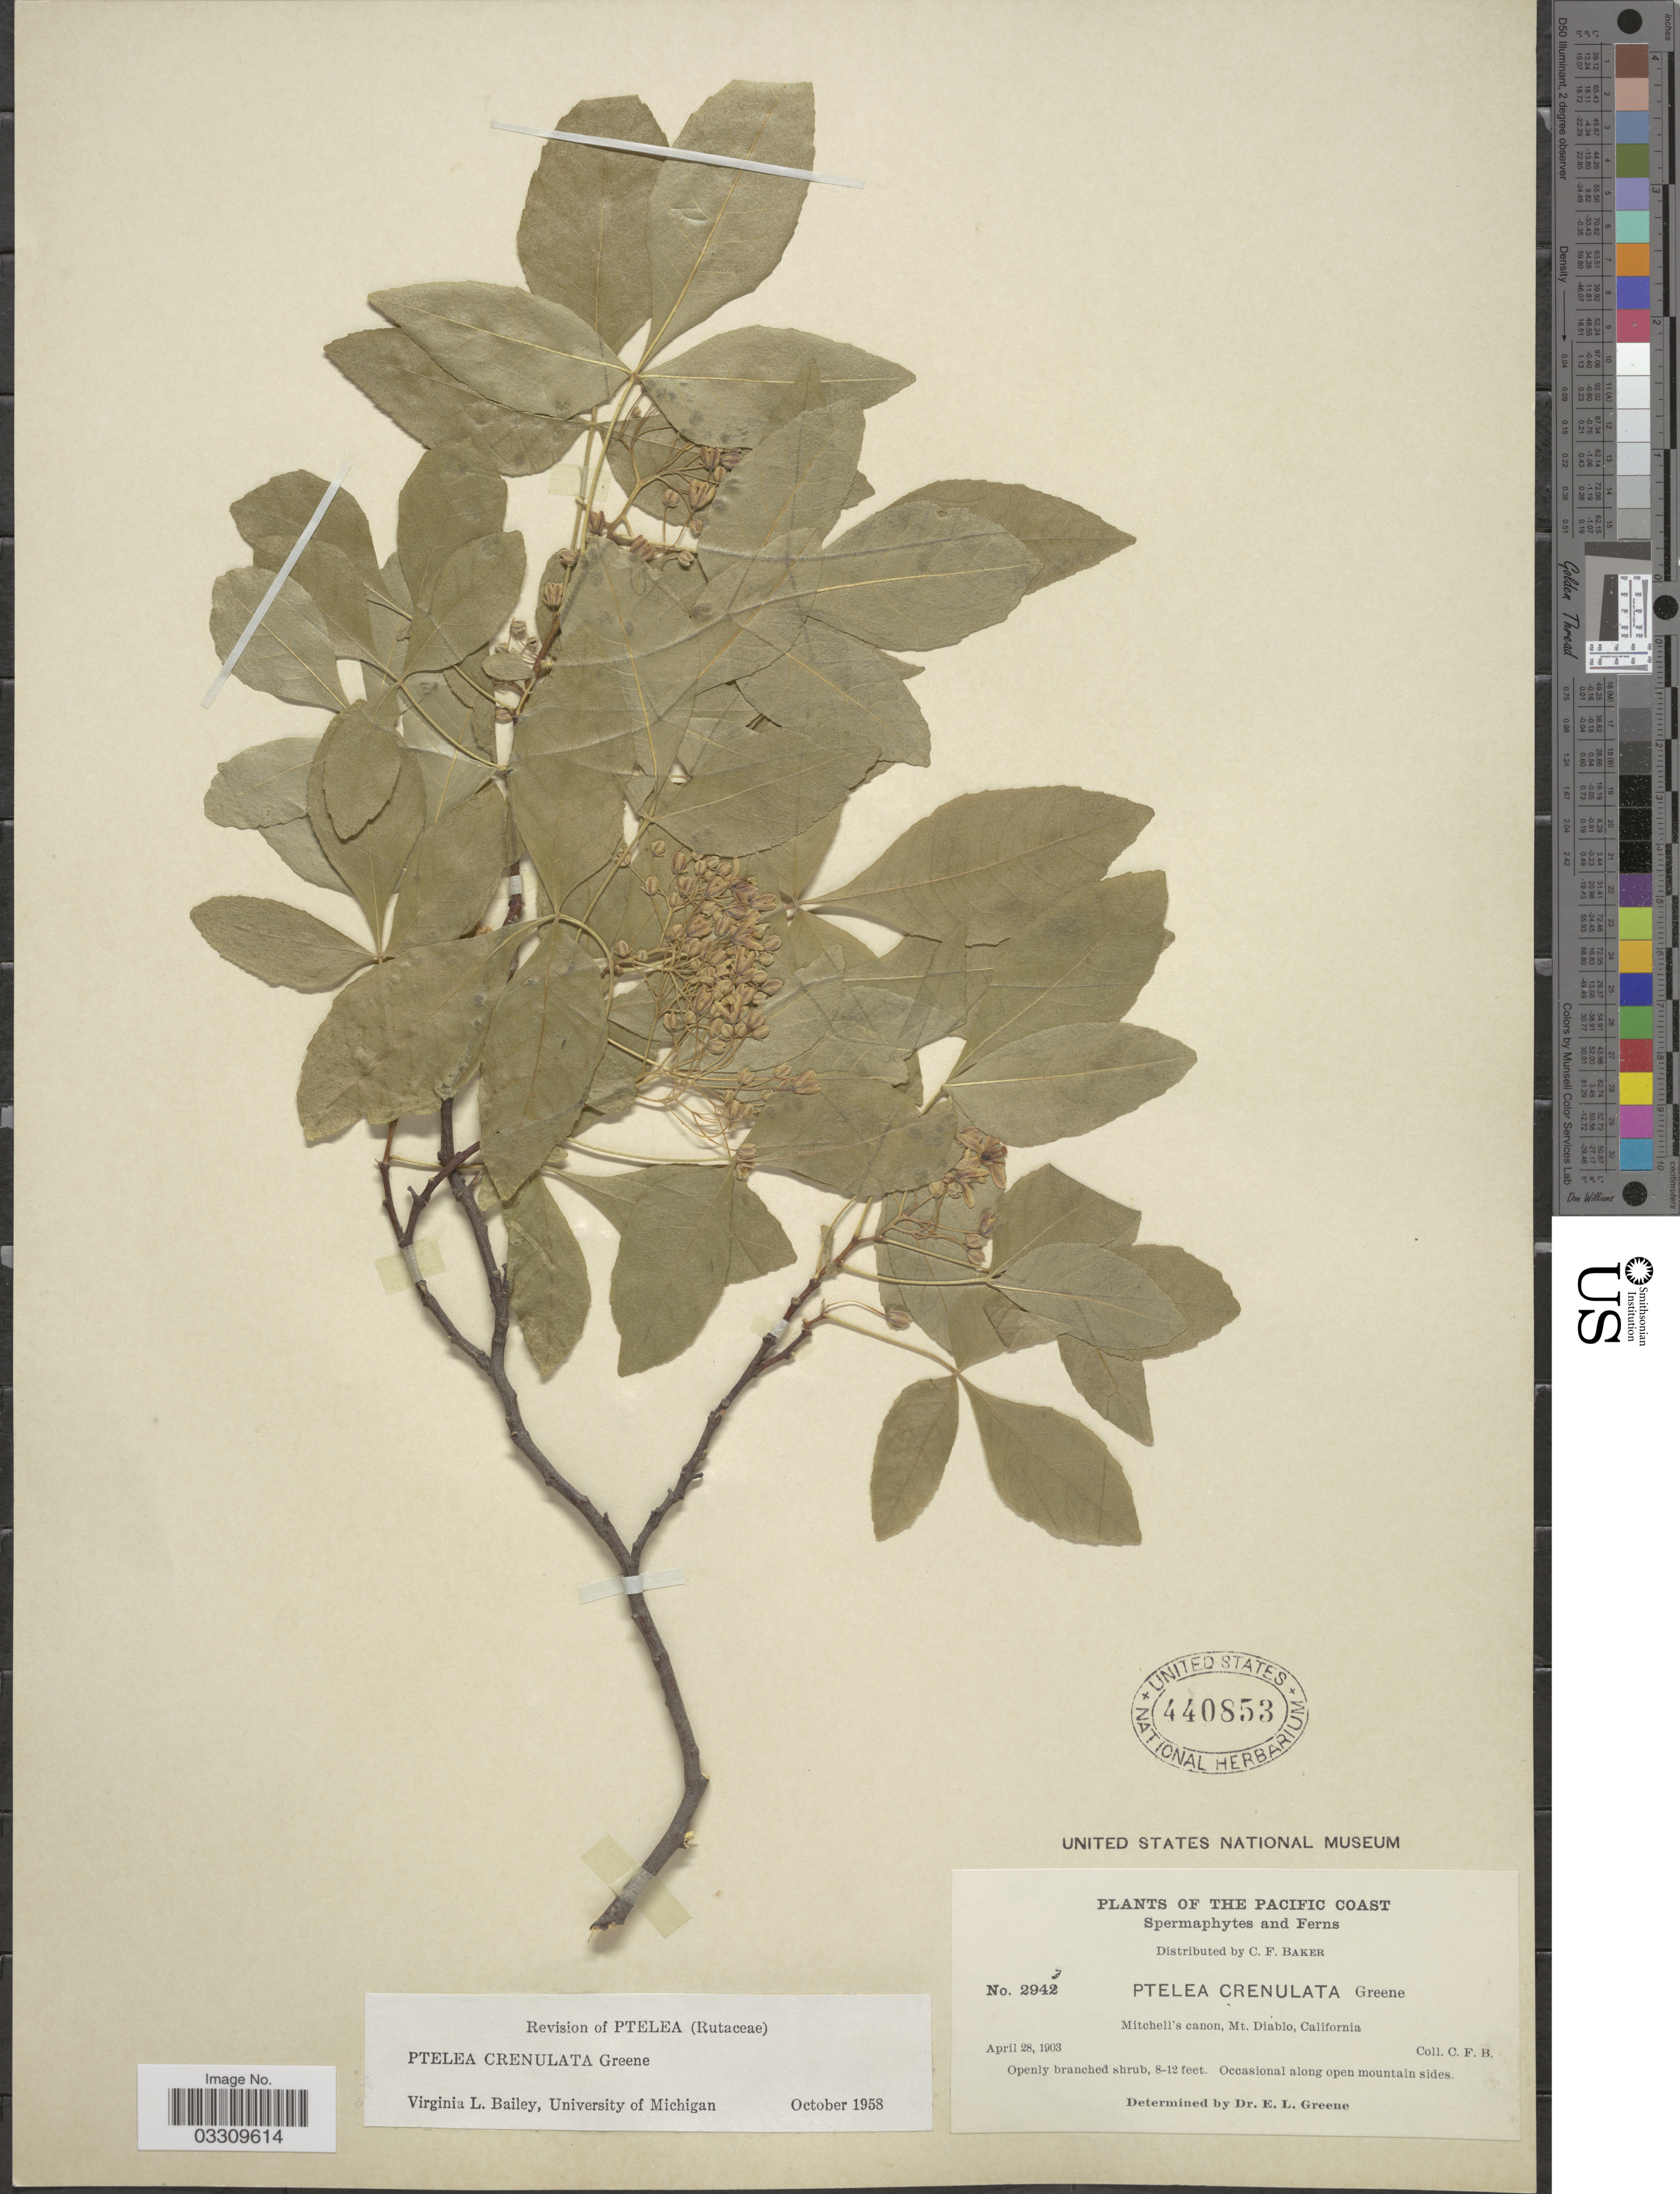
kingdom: Plantae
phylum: Tracheophyta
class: Magnoliopsida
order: Sapindales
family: Rutaceae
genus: Ptelea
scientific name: Ptelea crenulata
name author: Greene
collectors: C. F. Baker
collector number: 2943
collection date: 1903-04-28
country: United States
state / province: California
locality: The Pacific Coast, Mitchell's canon, Mt. Diablo.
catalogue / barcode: US 440853